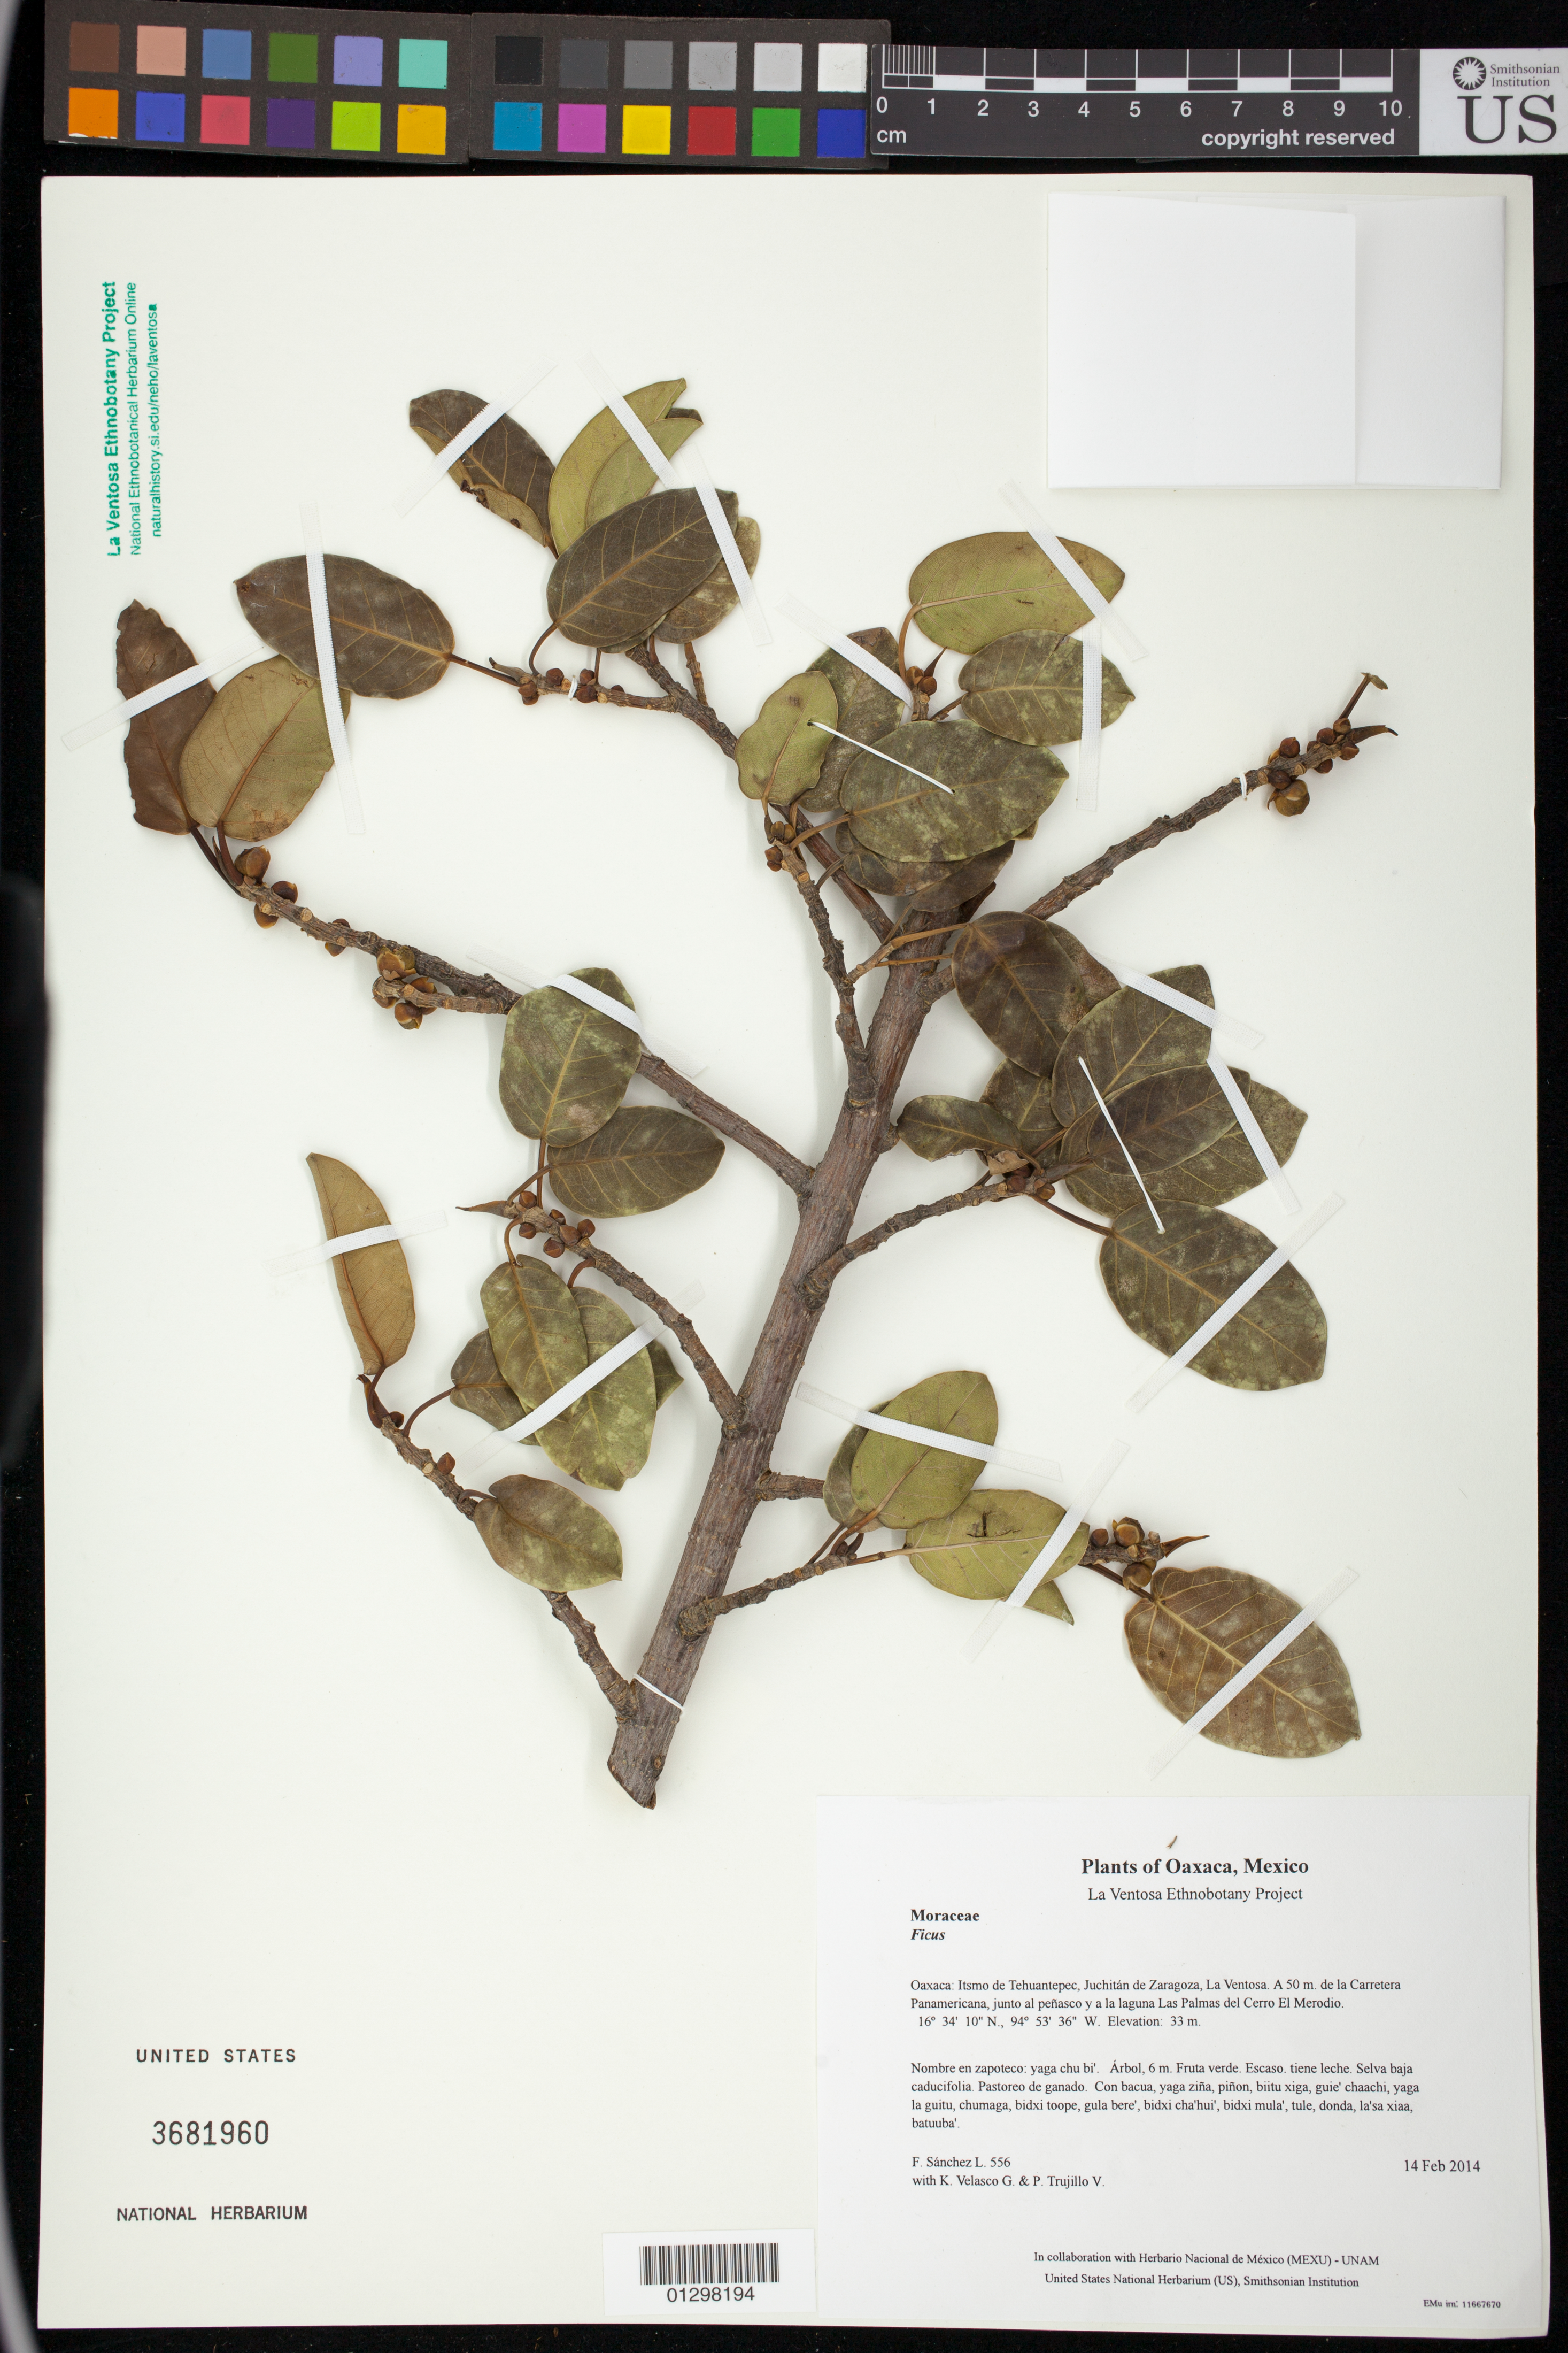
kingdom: Plantae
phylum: Tracheophyta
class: Magnoliopsida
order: Rosales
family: Moraceae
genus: Ficus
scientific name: Ficus aurea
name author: Nutt.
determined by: Ibarra-M., G.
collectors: F. Sánchez L., K. Velasco G. & P. Trujillo V.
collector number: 556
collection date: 2014-02-14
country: Mexico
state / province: Oaxaca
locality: Itsmo de Tehuantepec, Juchitán de Zaragoza, La Ventosa. A 50 m. de la Carretera Panamericana, junto al peñasco y a la laguna Las Palmas del Cerro El Merodio.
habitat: Selva baja caducifolia. Pastoreo de ganado.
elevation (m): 33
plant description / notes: MEXU, SERO, US; Yaga. 6 m. Cuaananaxhi naga'. Huaxie'.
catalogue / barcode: US 3681960